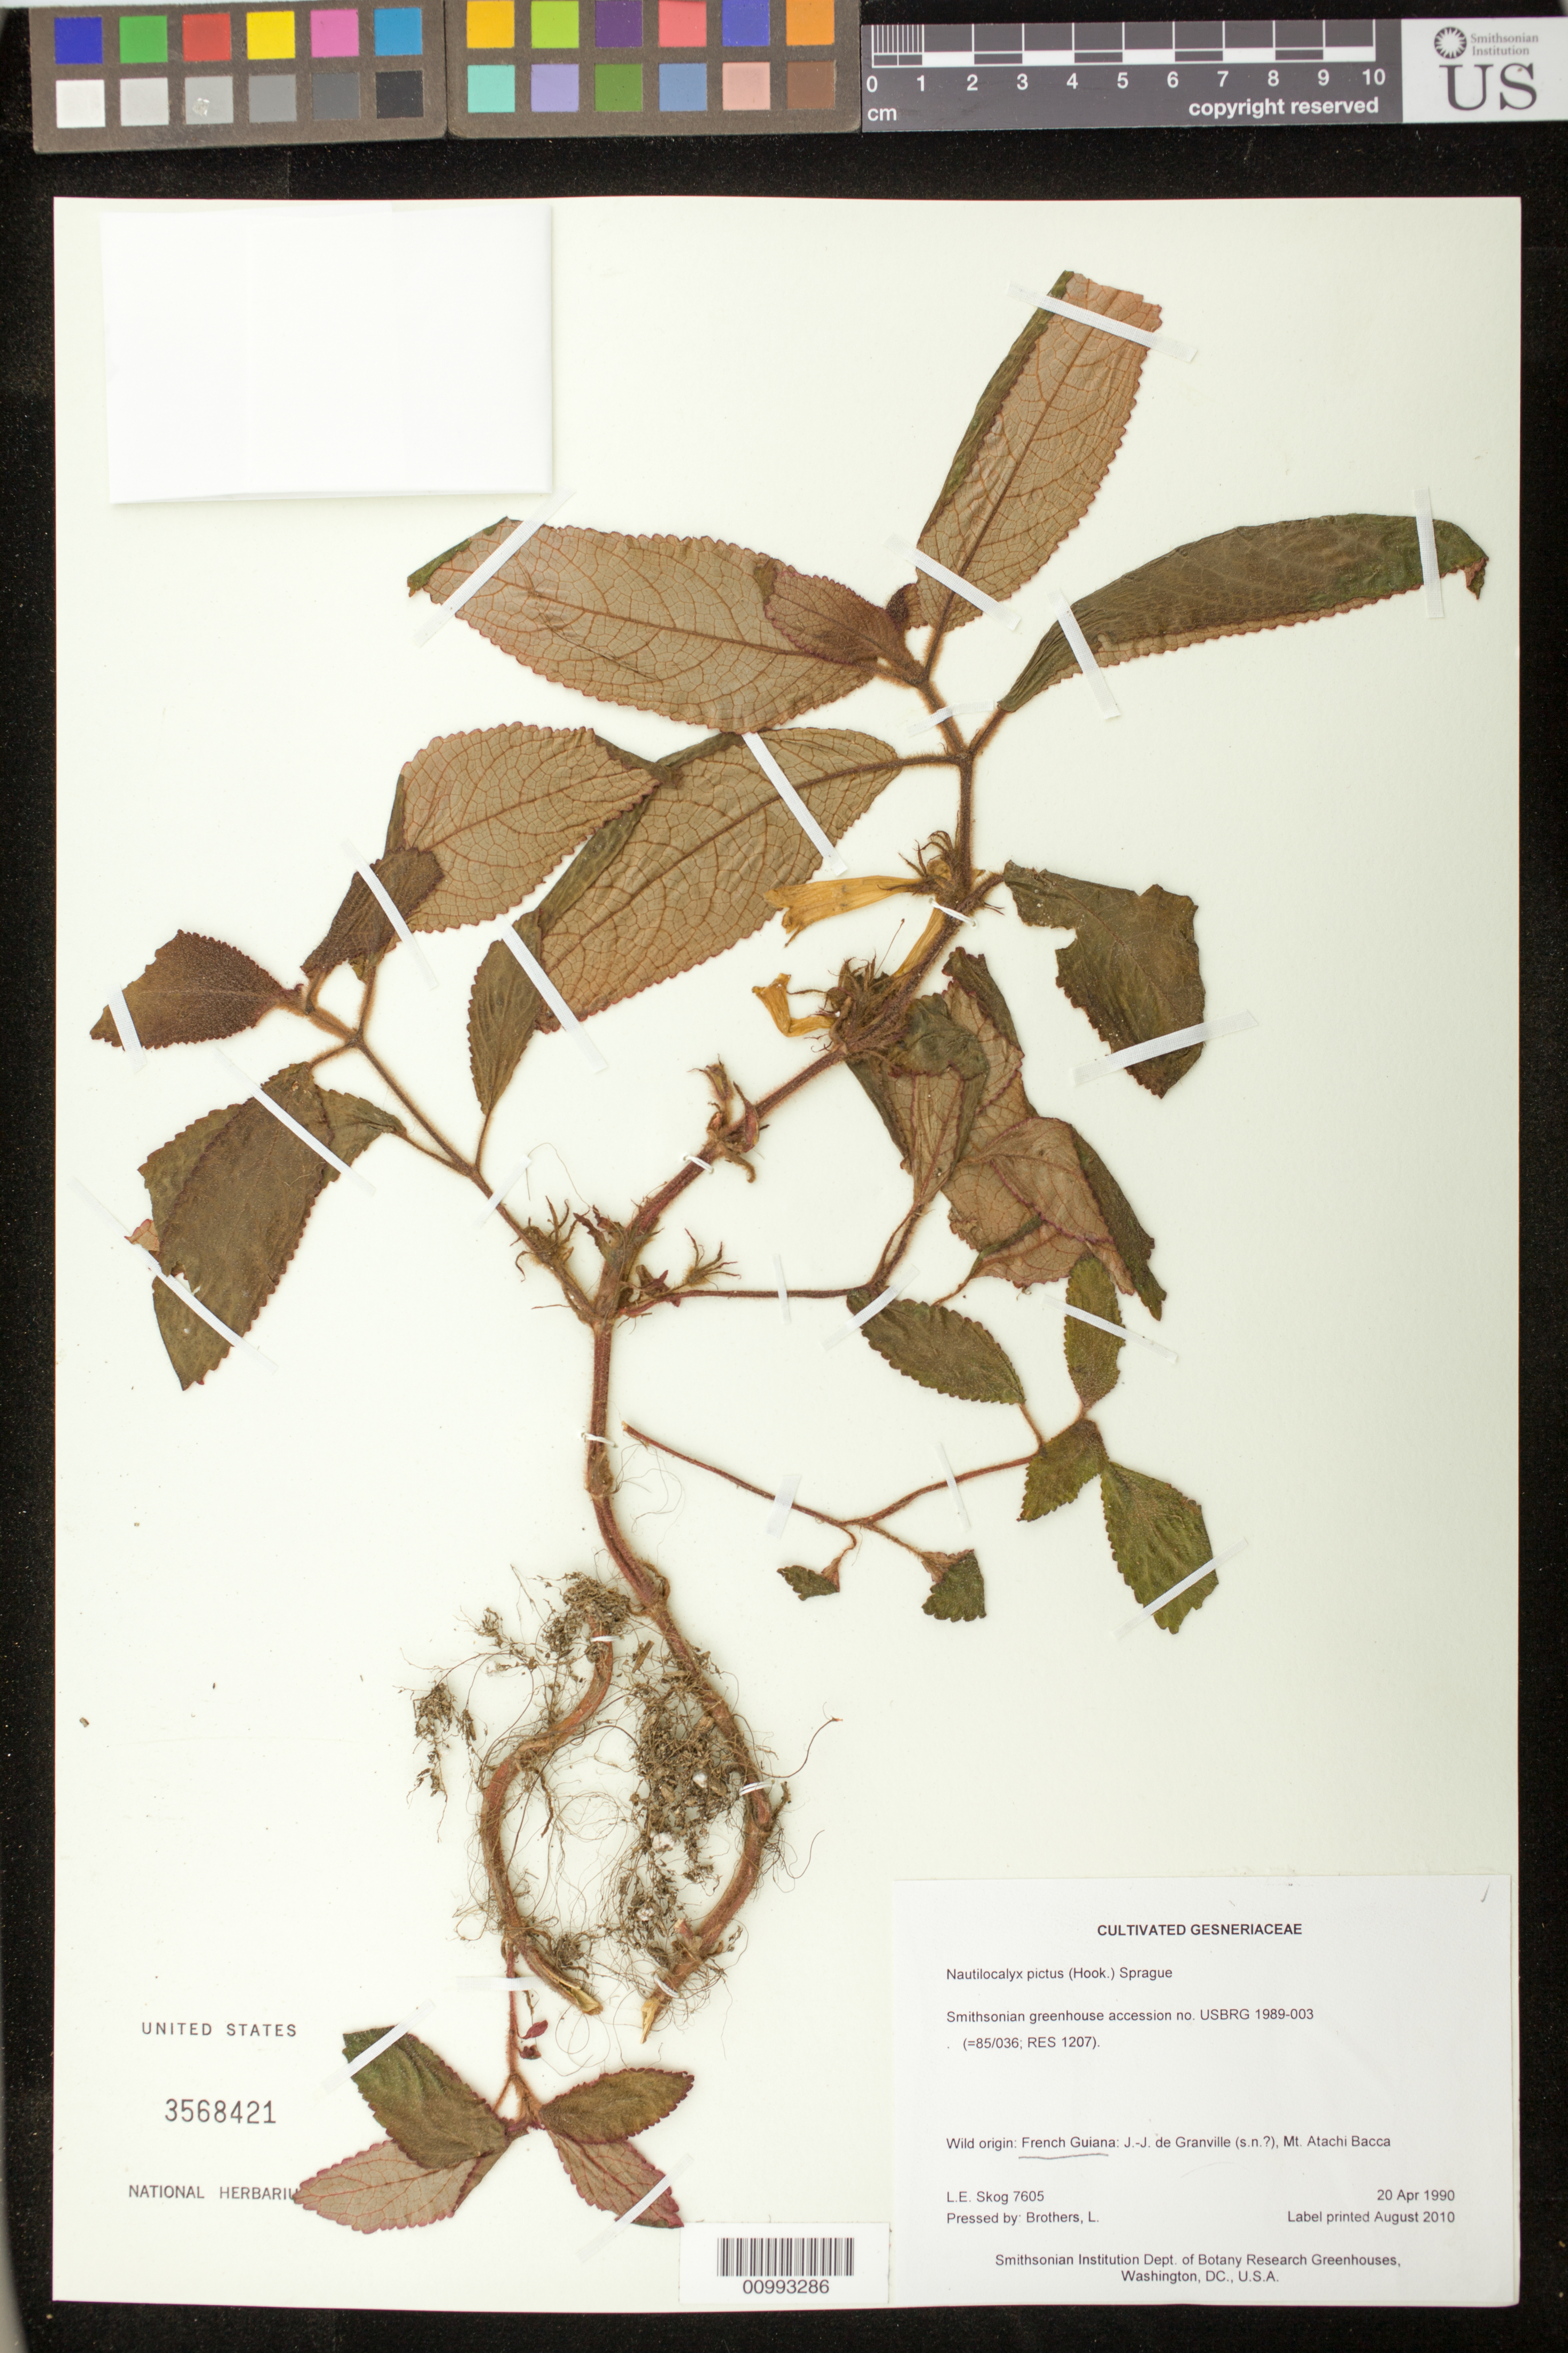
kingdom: Plantae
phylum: Tracheophyta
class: Magnoliopsida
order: Lamiales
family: Gesneriaceae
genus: Nautilocalyx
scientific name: Nautilocalyx pictus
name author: (Hook.) Sprague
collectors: L. E. Skog & L. Brothers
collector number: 7605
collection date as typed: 20 Apr 1990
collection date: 1990-04-20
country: French Guiana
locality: Grown in the Smithsonian's Dept. of Botany greenhouses, Washington, DC, U.S.A.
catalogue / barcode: US 3568421